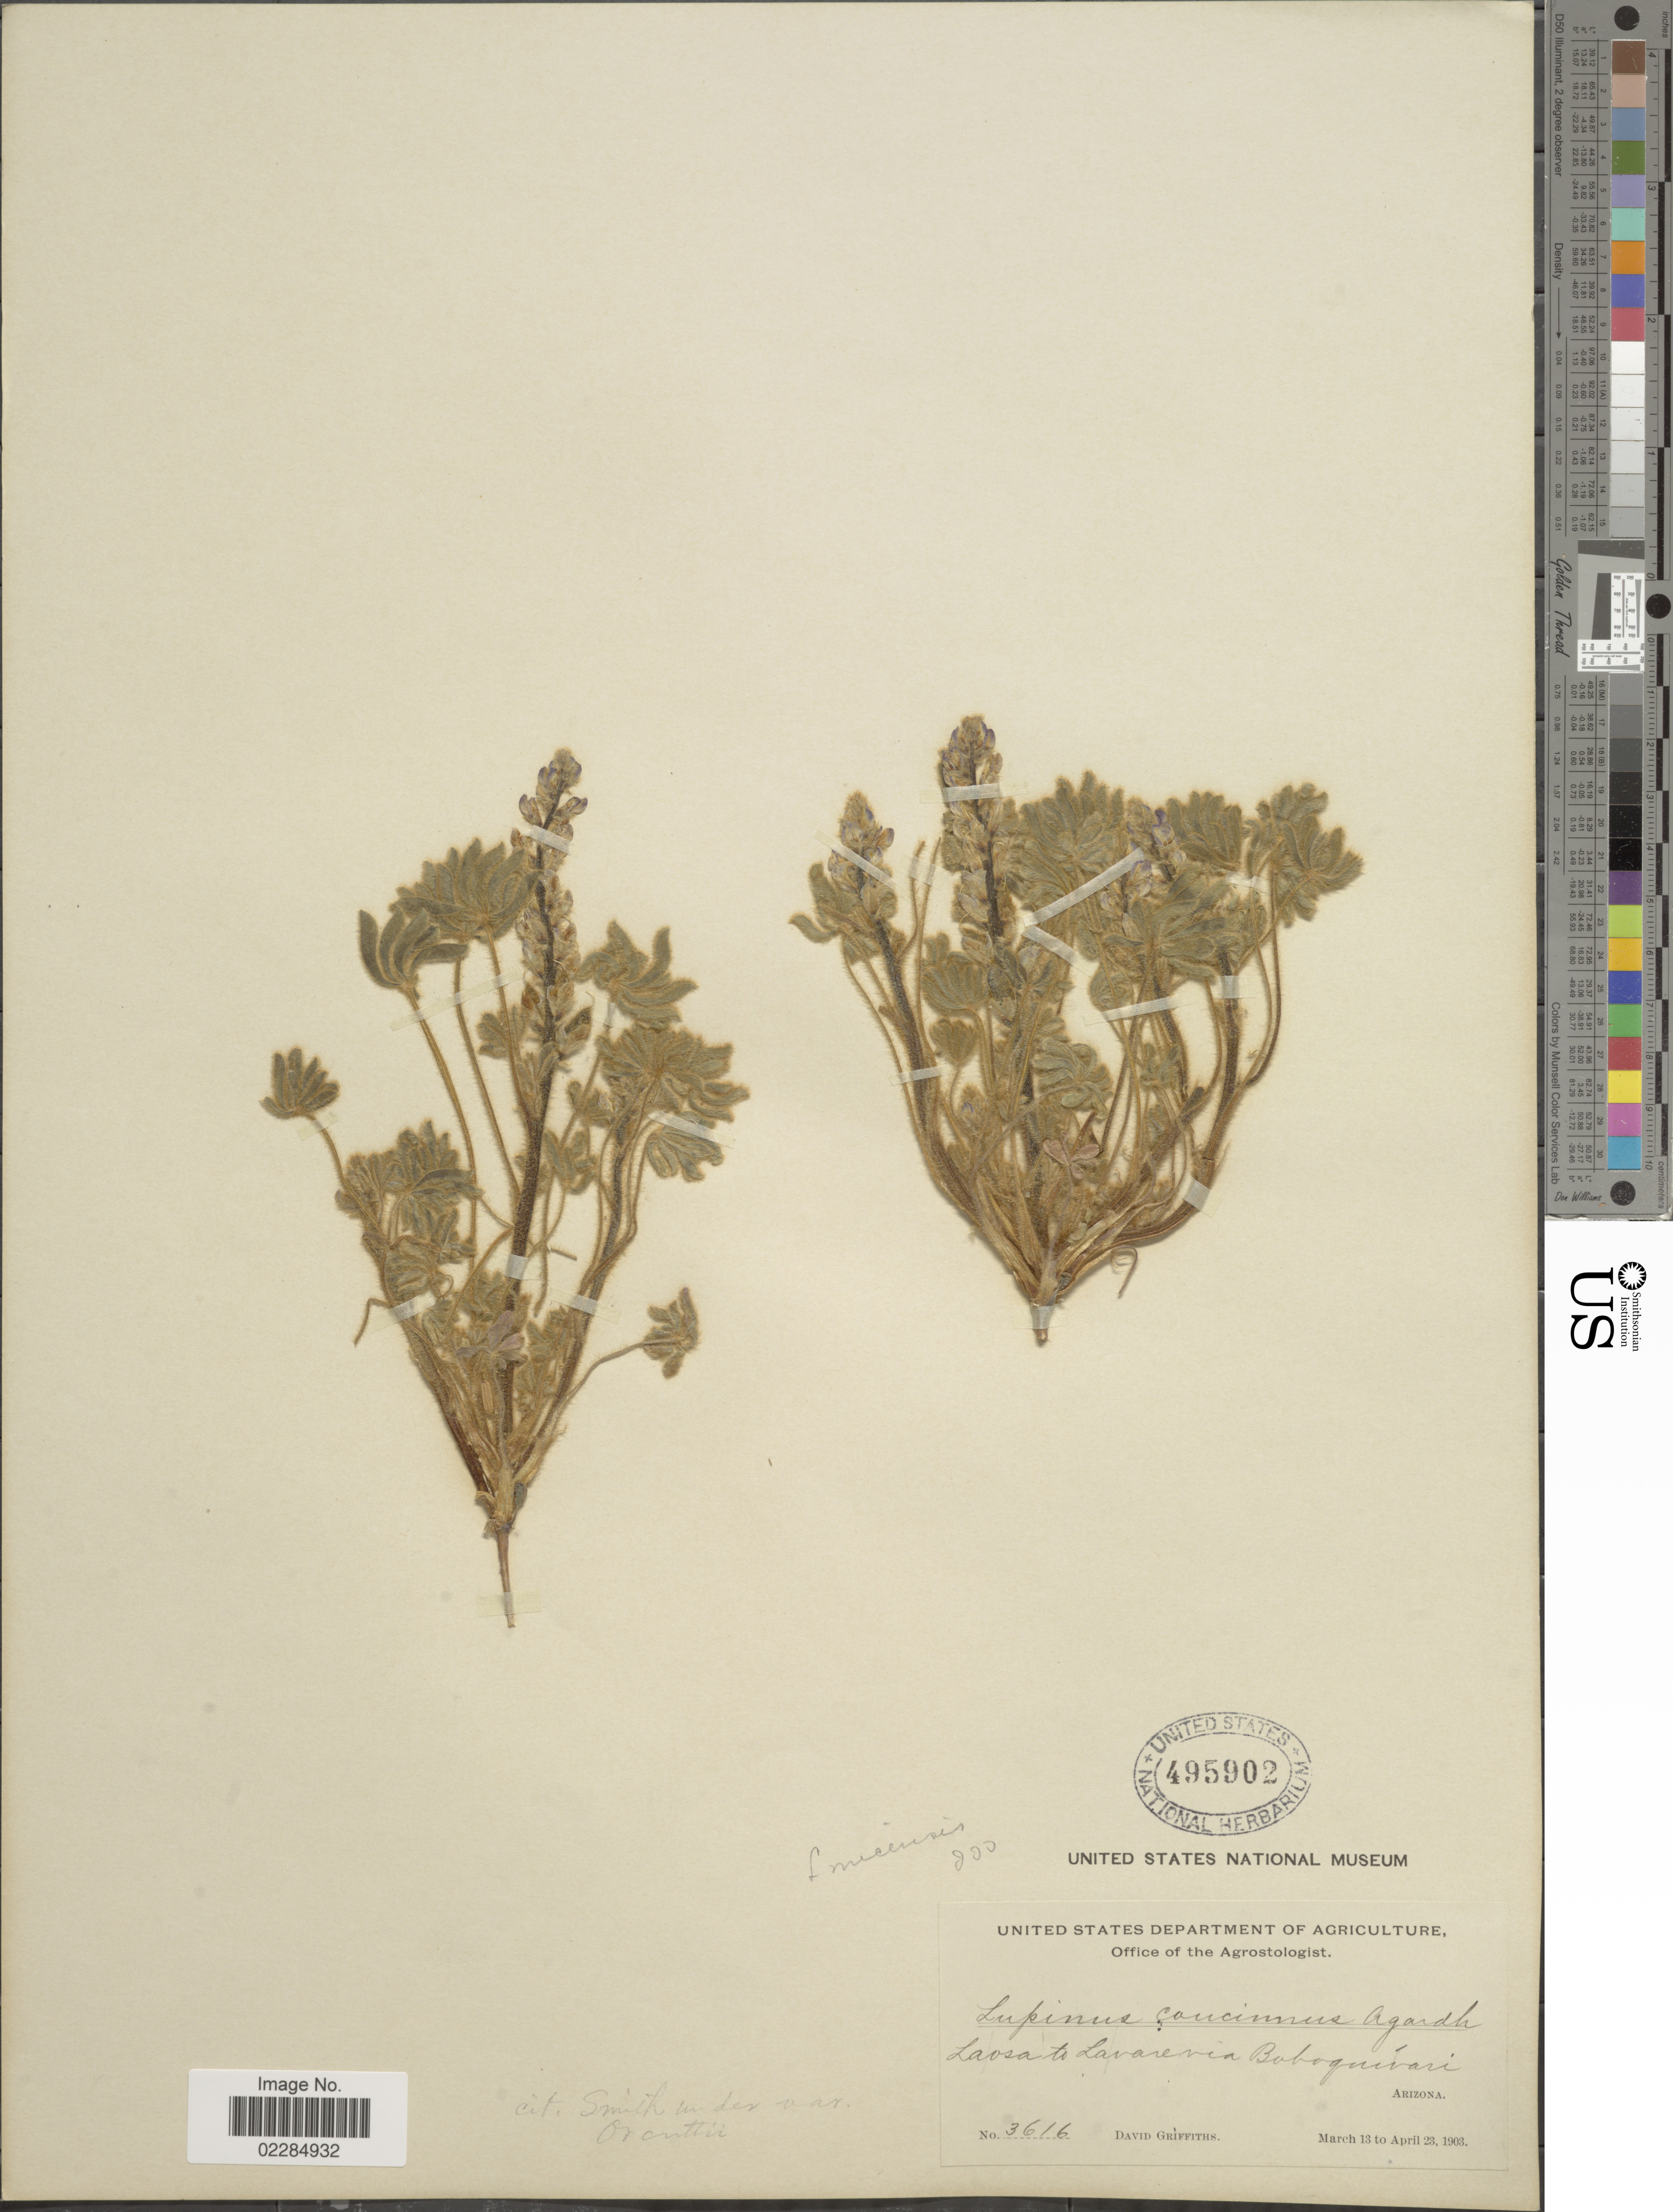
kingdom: Plantae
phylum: Tracheophyta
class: Magnoliopsida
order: Fabales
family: Fabaceae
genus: Lupinus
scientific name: Lupinus concinnus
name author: J. Agardh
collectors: D. Griffiths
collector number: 3616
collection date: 1903-03-13/1903-04-23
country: United States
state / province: Arizona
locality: Laosa to Lavare via Baboquivari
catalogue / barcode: US 495902